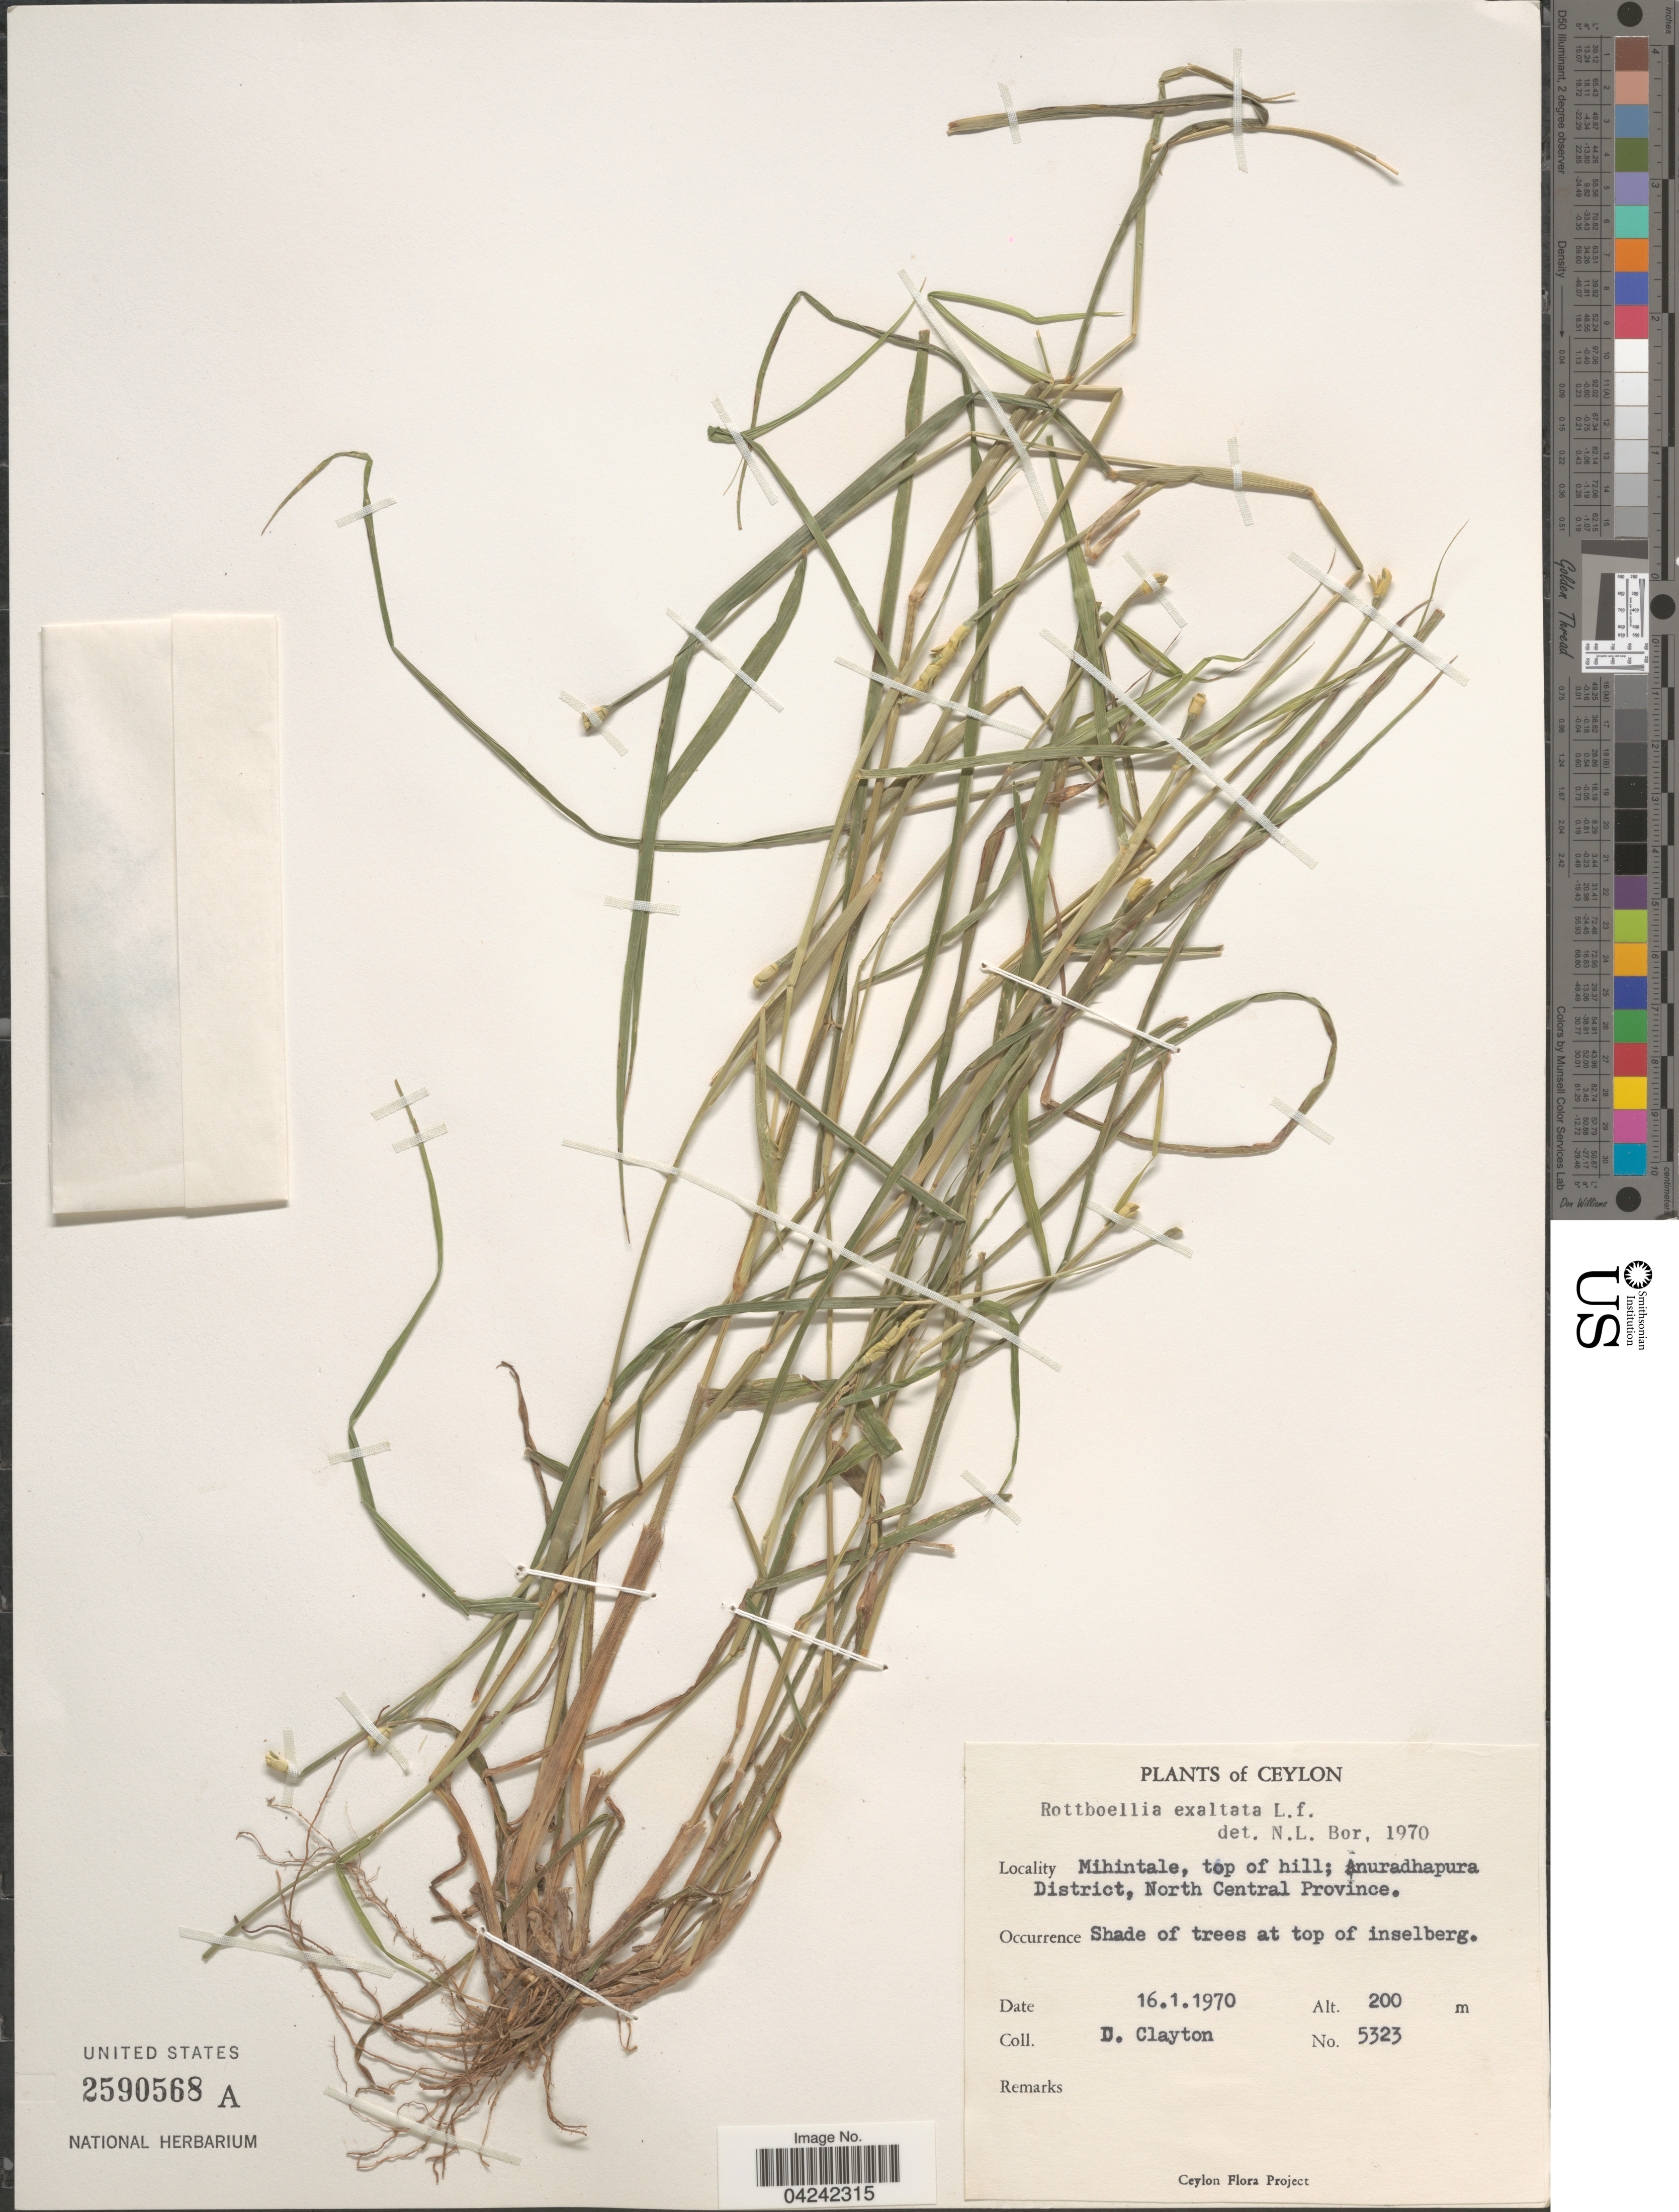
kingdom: Plantae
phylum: Tracheophyta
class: Liliopsida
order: Poales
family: Poaceae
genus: Rottboellia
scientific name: Rottboellia cochinchinensis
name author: (Lour.) Clayton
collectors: D. Clayton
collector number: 5323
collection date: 1970-01-16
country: Sri Lanka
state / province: North Central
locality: Ceylon. Mihintale, top of hill; Anuradhapura District.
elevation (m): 200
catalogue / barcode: US 2590568A